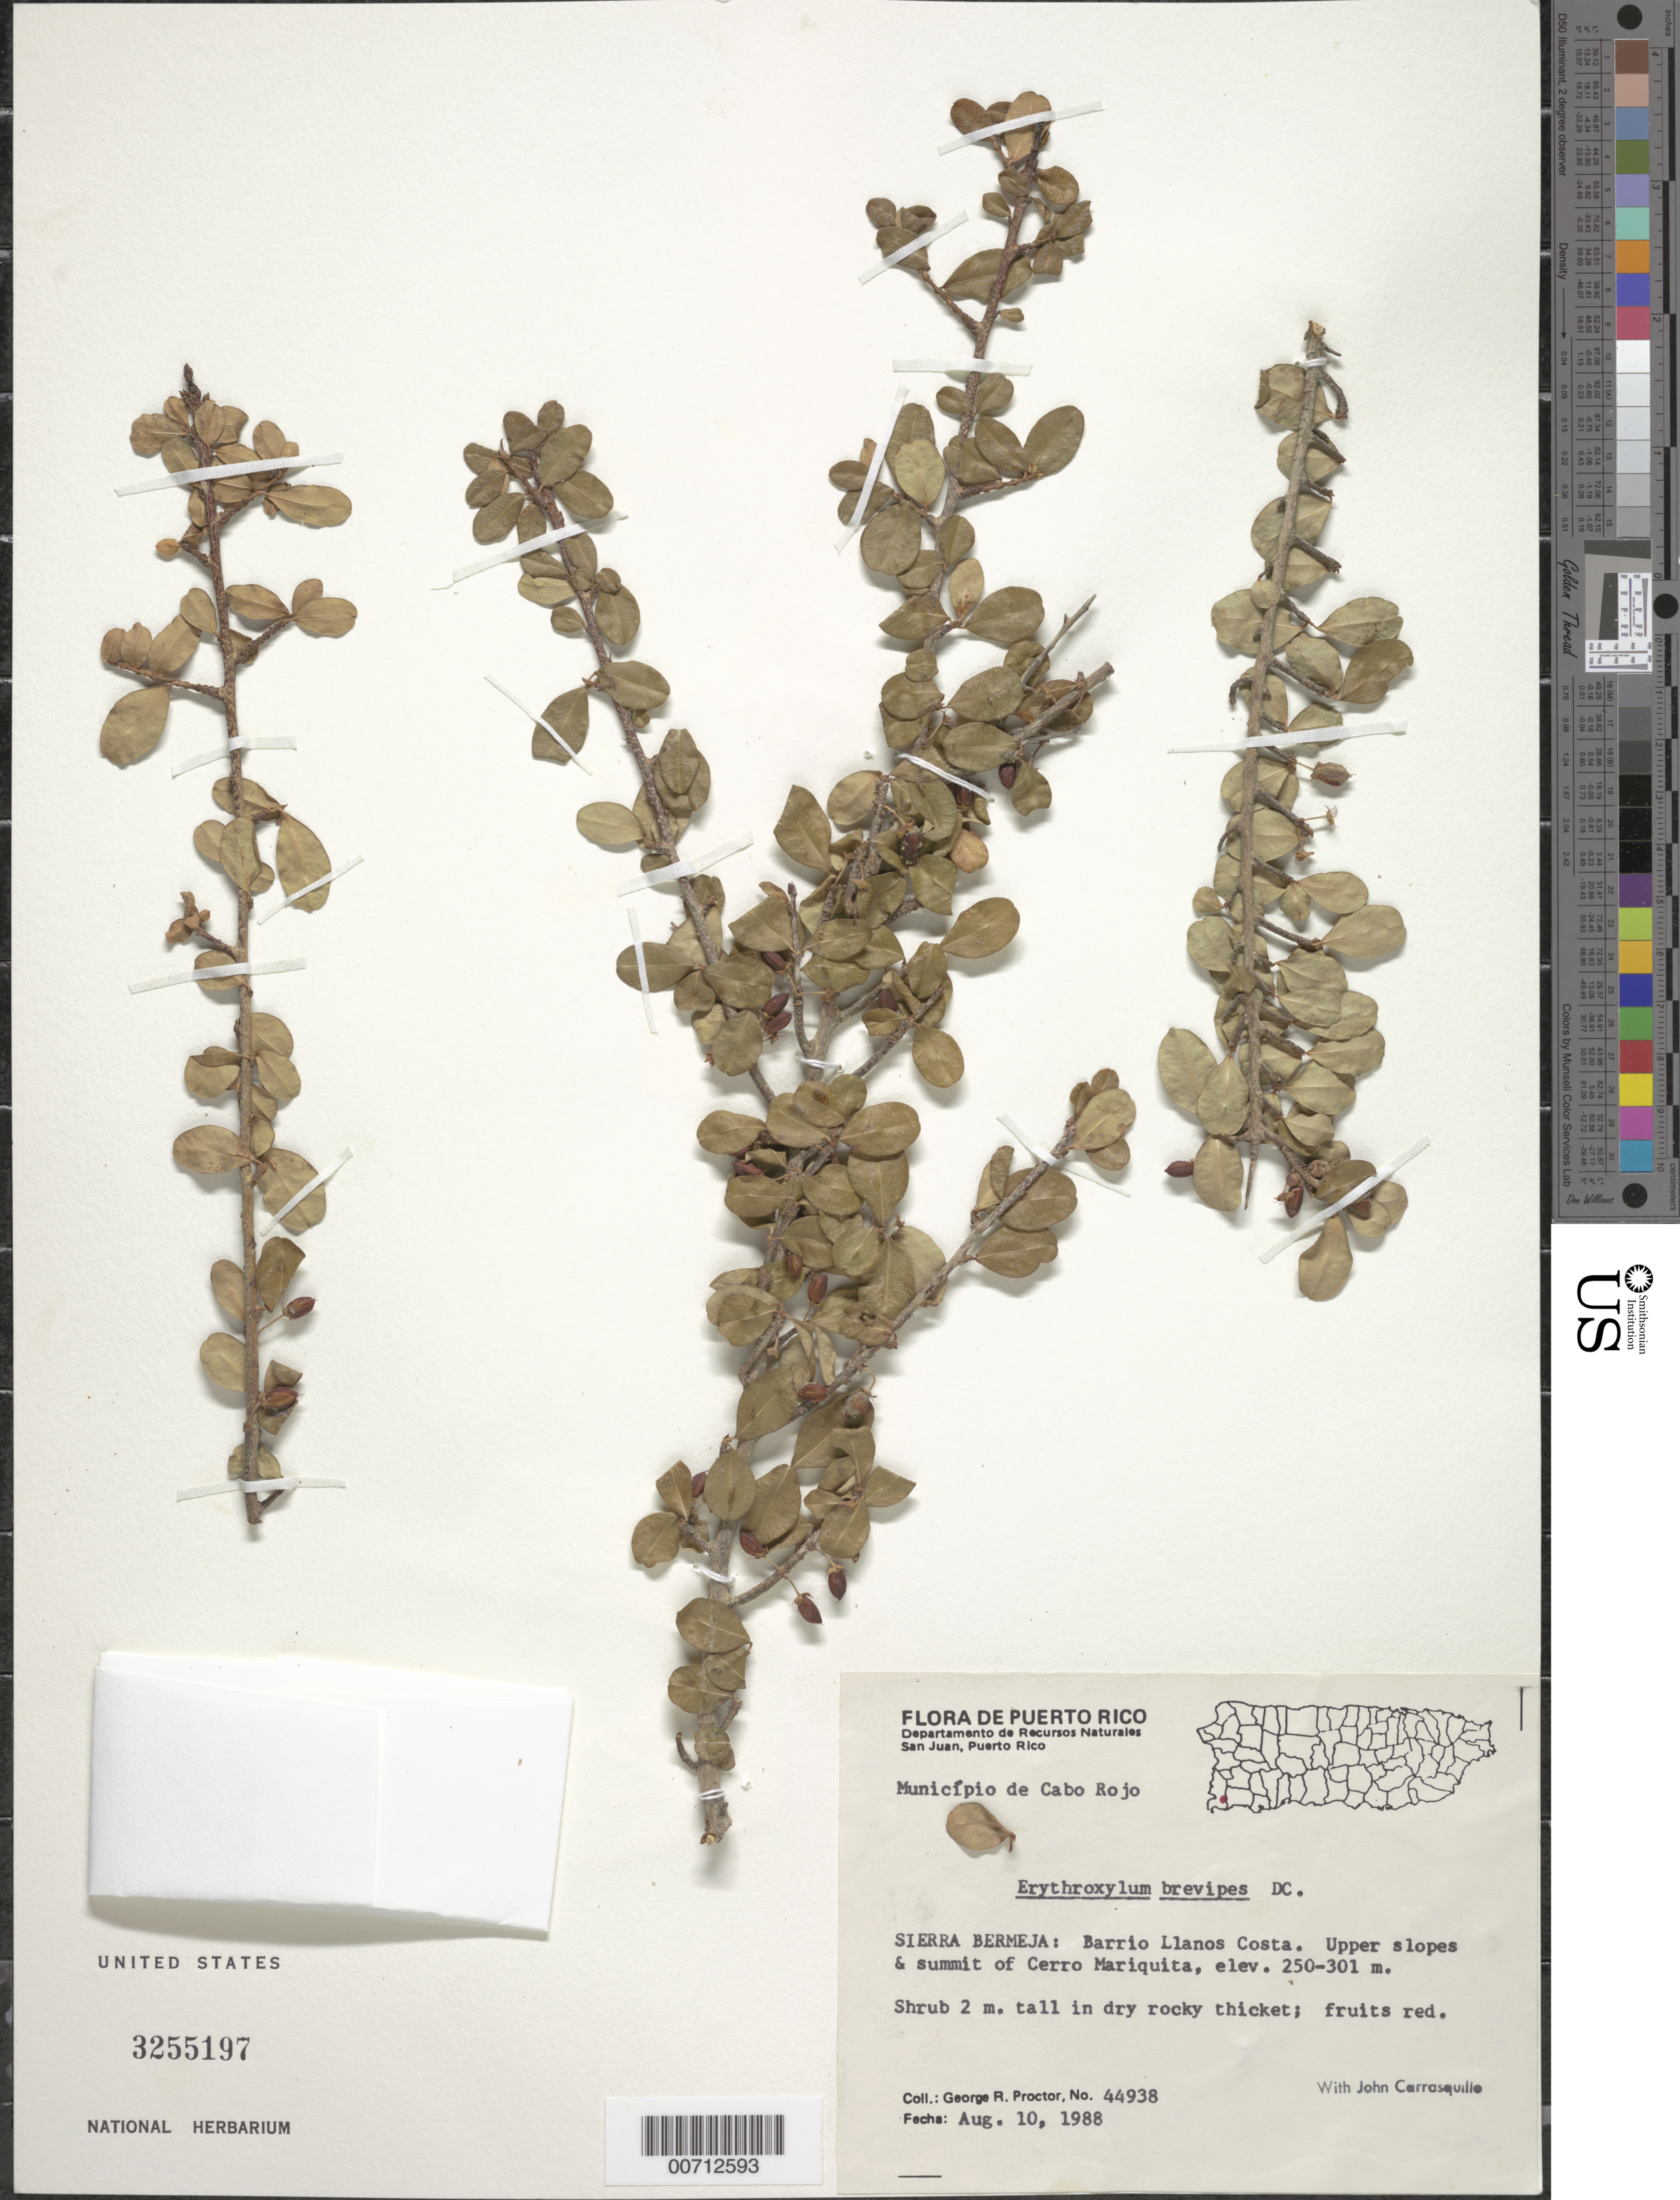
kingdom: Plantae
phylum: Tracheophyta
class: Magnoliopsida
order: Malpighiales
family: Erythroxylaceae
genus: Erythroxylum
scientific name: Erythroxylum brevipes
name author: DC.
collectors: G. R. Proctor & J. Carrasquillo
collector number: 44938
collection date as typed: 10 Aug 1988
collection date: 1988-08-10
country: Puerto Rico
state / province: Cabo Rojo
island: Greater Antilles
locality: Sierra Bermeja: Bo. Llanos Costa, Upper slopes and summit of Cerro Mariquita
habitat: Dry rocky thicket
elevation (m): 250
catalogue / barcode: US 3255197